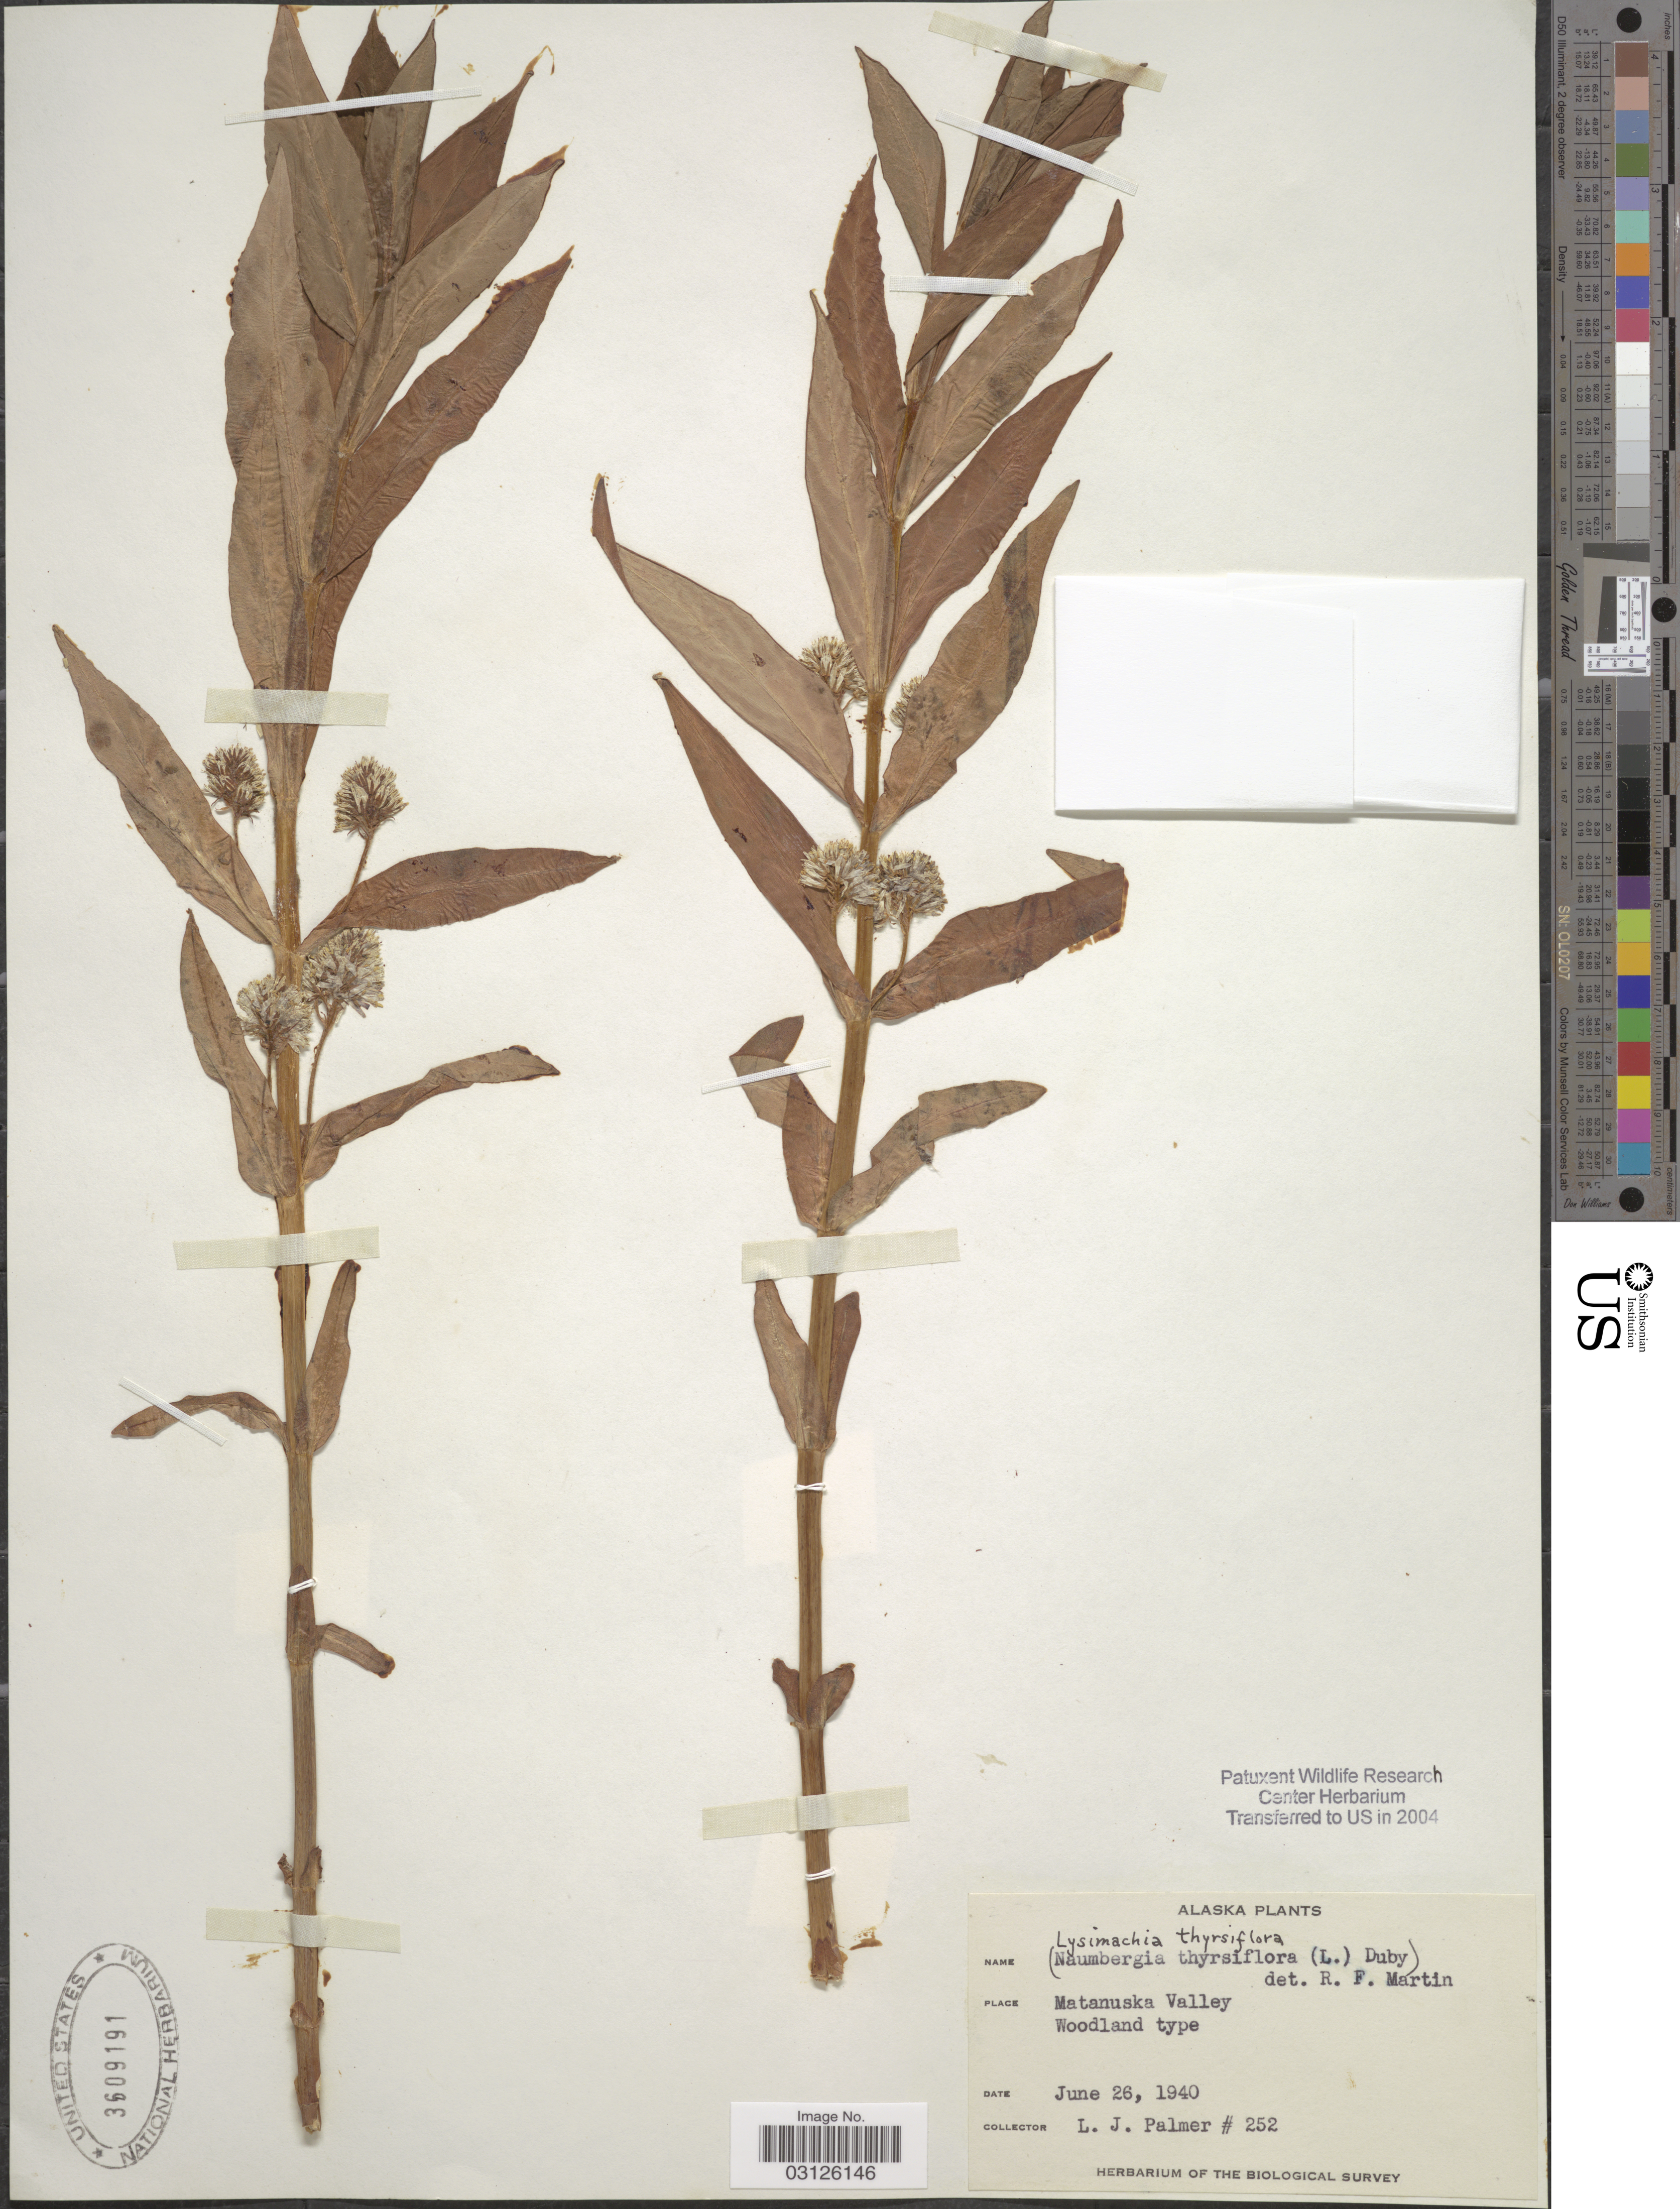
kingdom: Plantae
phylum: Tracheophyta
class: Magnoliopsida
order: Ericales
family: Primulaceae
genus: Lysimachia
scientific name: Lysimachia thyrsiflora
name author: L.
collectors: L. J. Palmer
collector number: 252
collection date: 1940-06-26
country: United States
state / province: Alaska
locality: Matanuska Valley.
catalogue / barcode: US 3609191